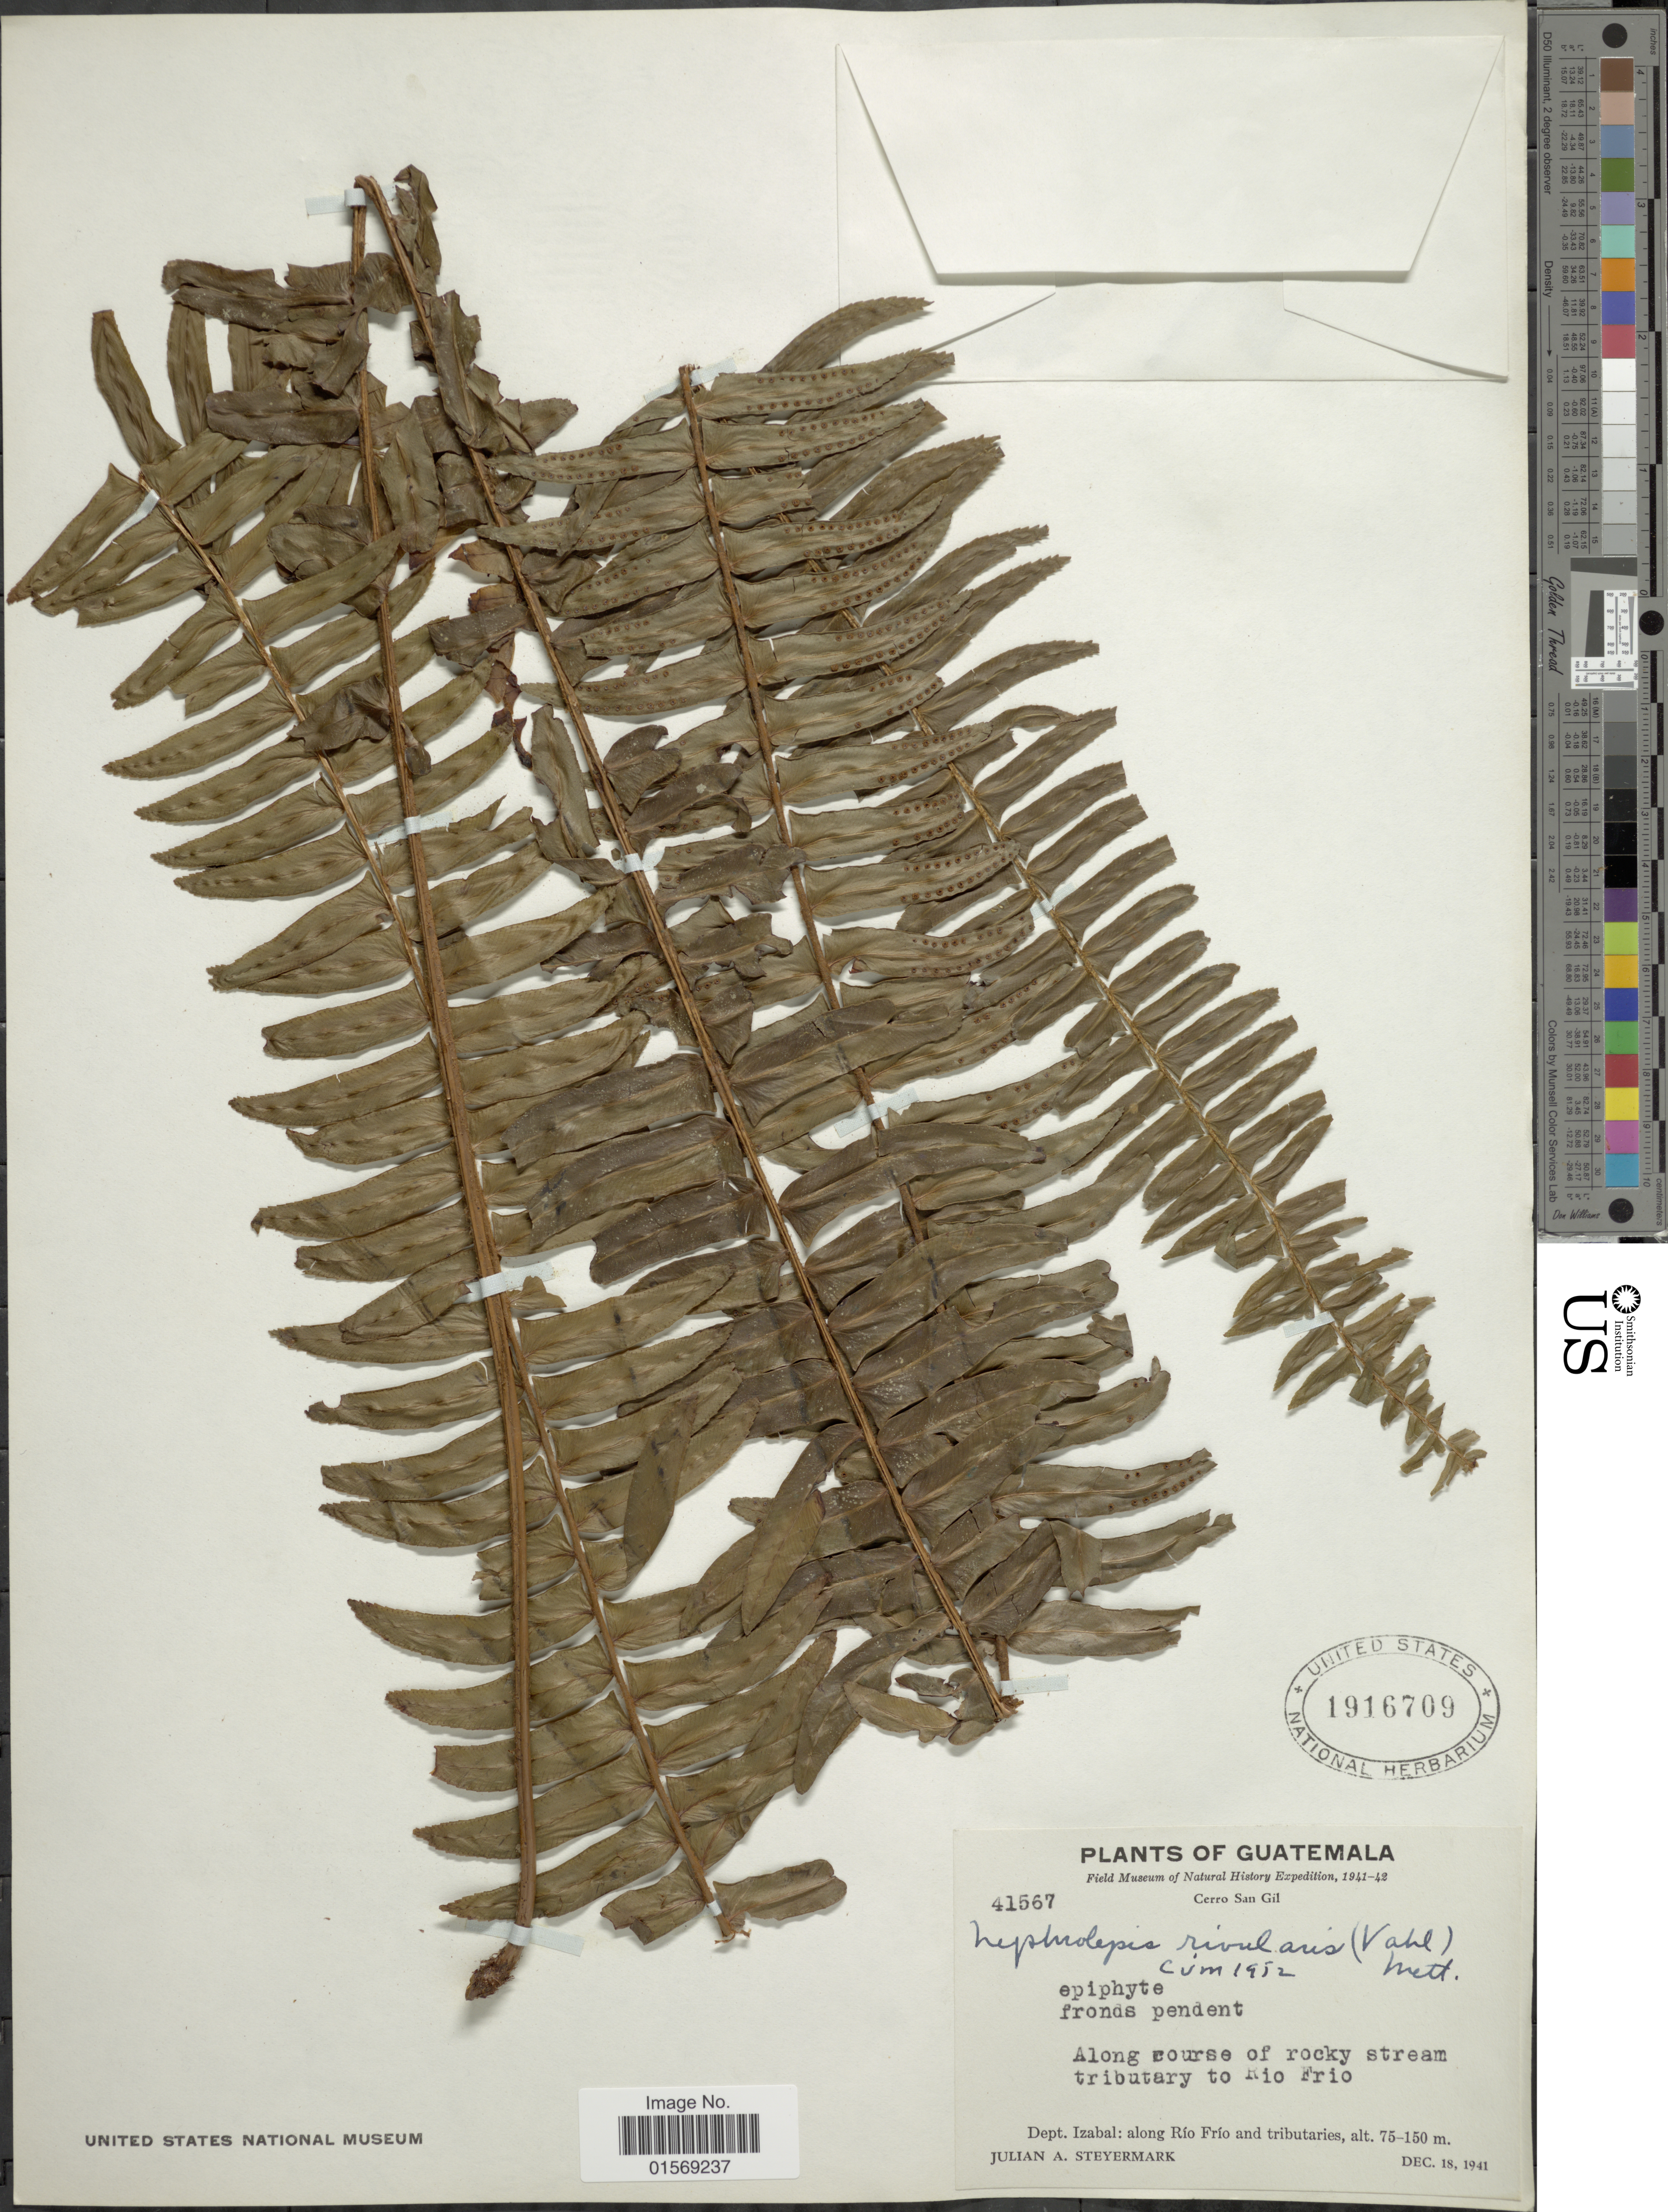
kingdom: Plantae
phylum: Tracheophyta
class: Polypodiopsida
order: Polypodiales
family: Nephrolepidaceae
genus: Nephrolepis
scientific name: Nephrolepis rivularis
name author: (Vahl) Mett. ex Krug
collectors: J. Steyermark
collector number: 41567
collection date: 1941-12-18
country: Guatemala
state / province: Izabal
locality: Guatemala. Cerro San Gil. along course of rocky stream tributary to Rio Frio. Dept. Izabal: along Rio Frio and tributaries.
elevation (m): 75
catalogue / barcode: US 1916709